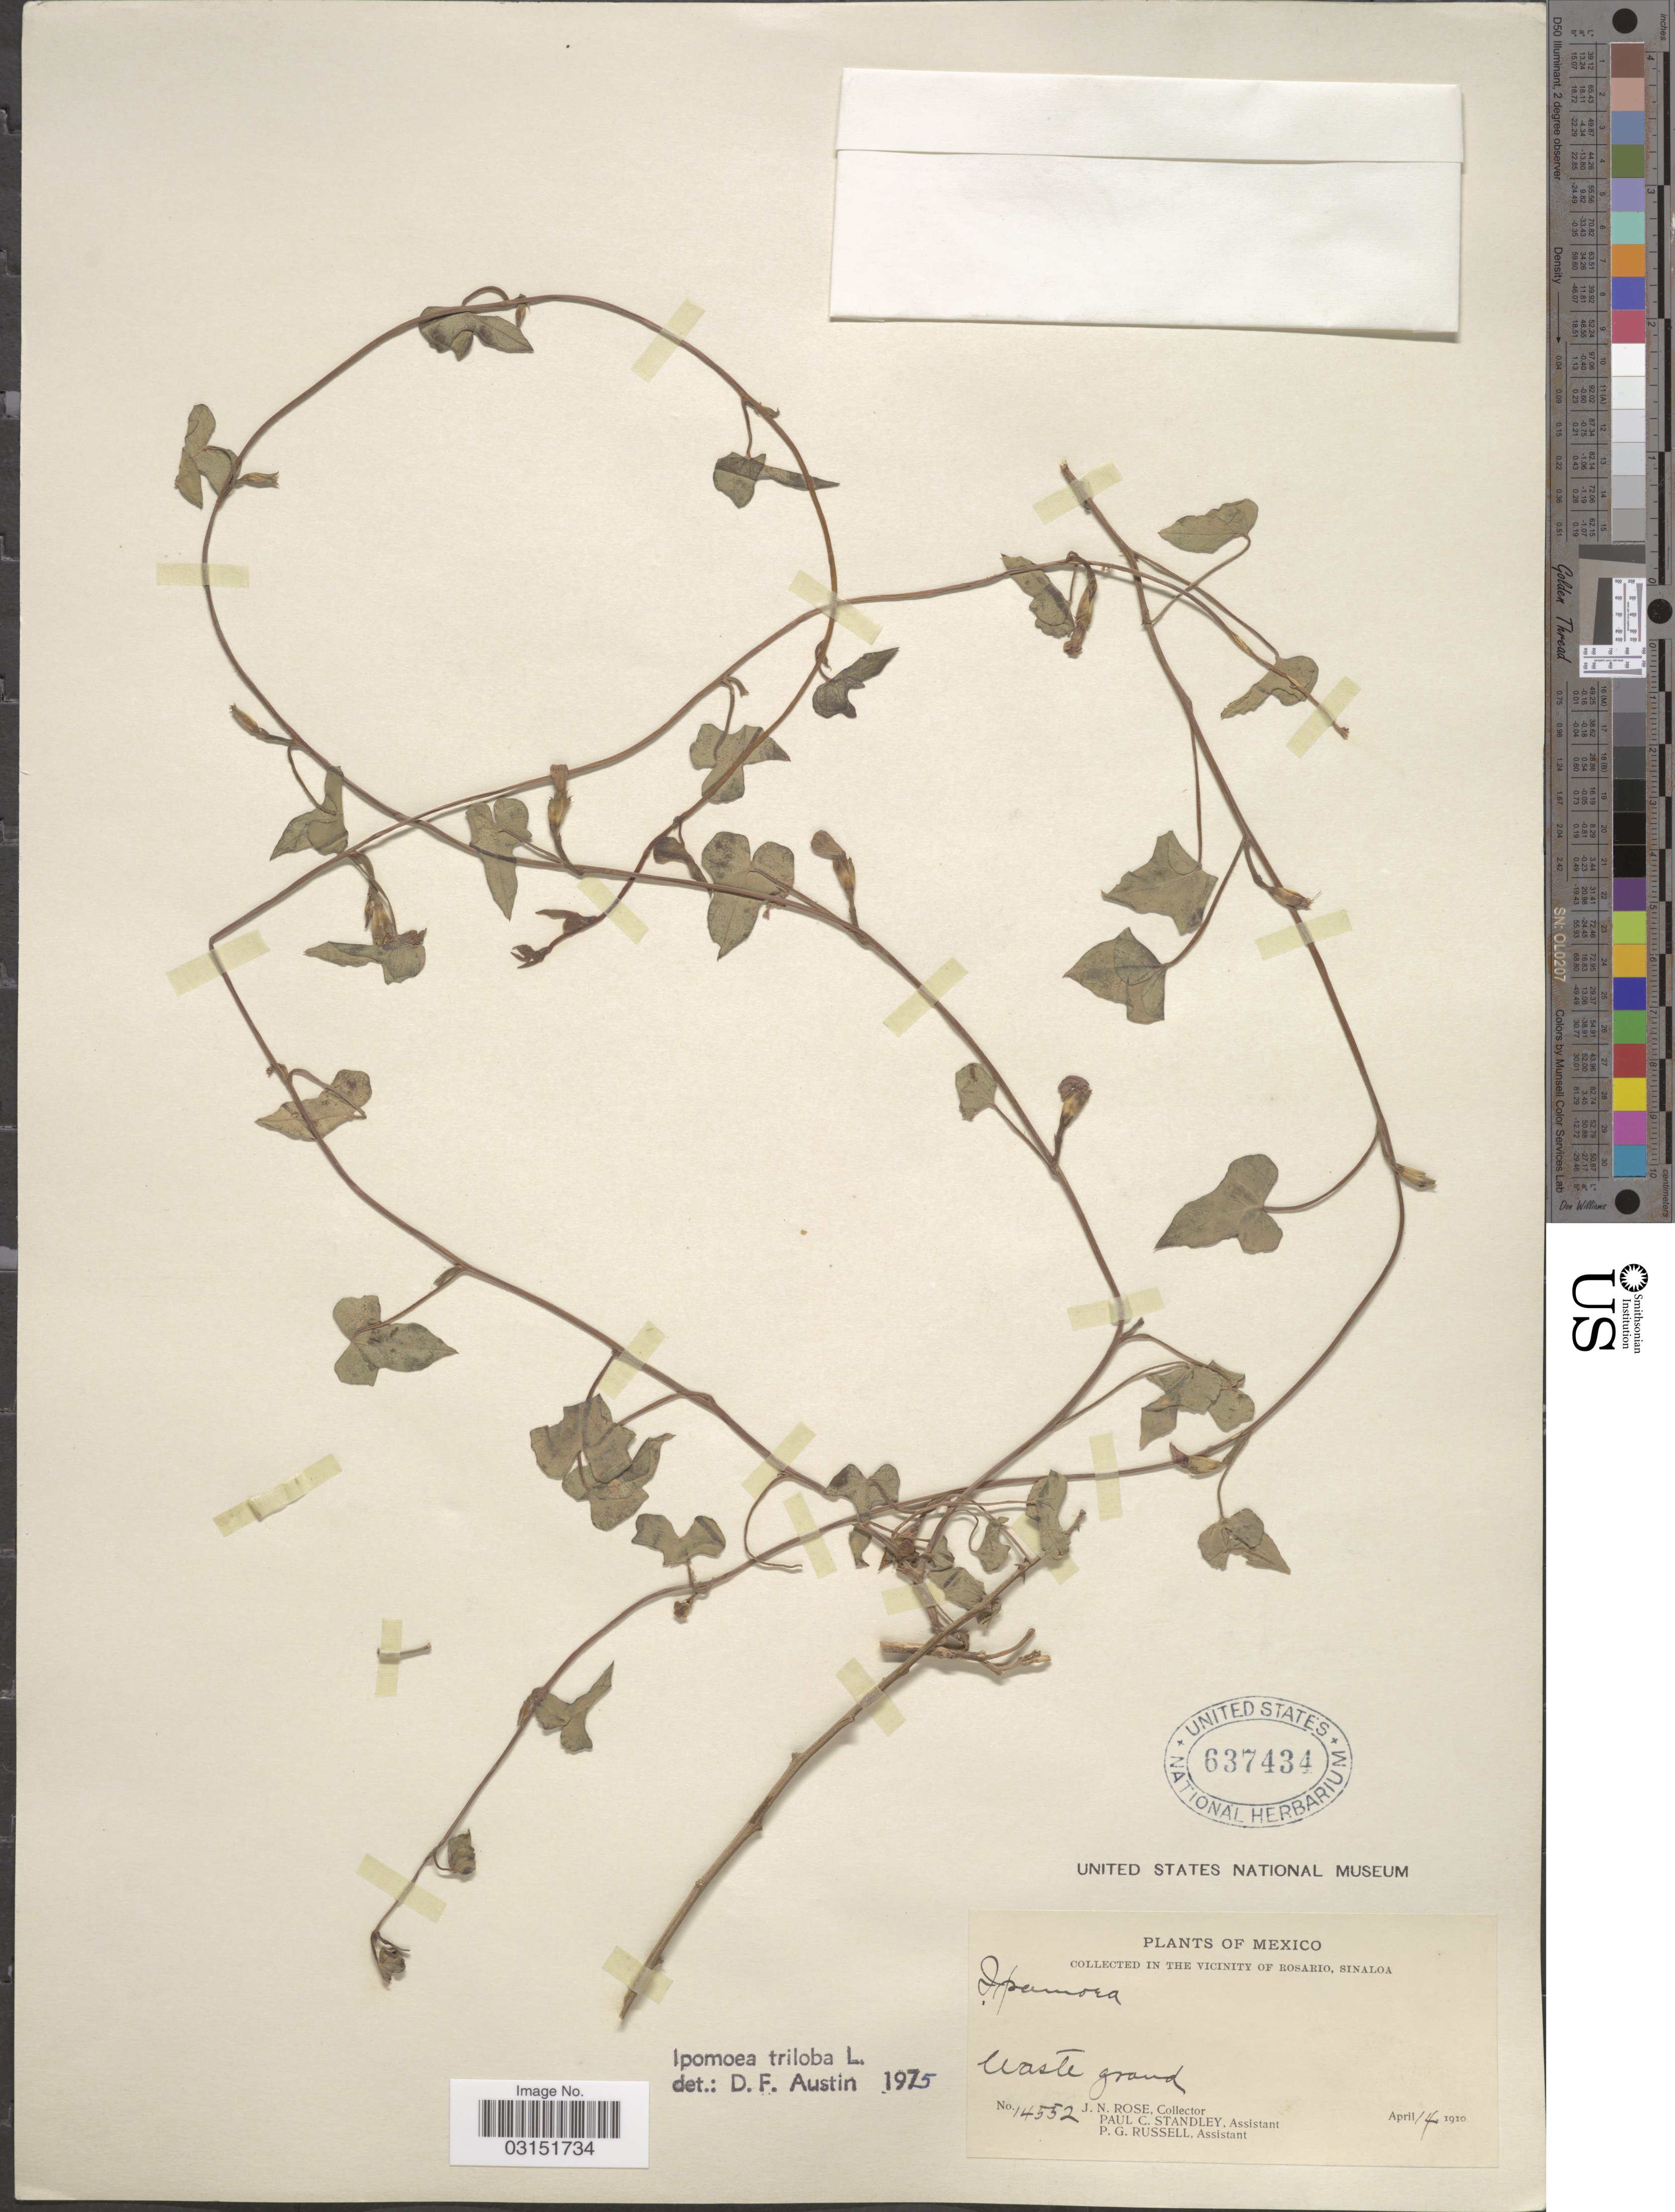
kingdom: Plantae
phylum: Tracheophyta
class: Magnoliopsida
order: Solanales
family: Convolvulaceae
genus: Ipomoea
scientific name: Ipomoea triloba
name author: L.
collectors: J. N. Rose, P. C. Standley & P. G. Russell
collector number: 14552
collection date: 1910-04-14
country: Mexico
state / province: Sinaloa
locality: In the vicinity of Rosario.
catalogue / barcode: US 637434